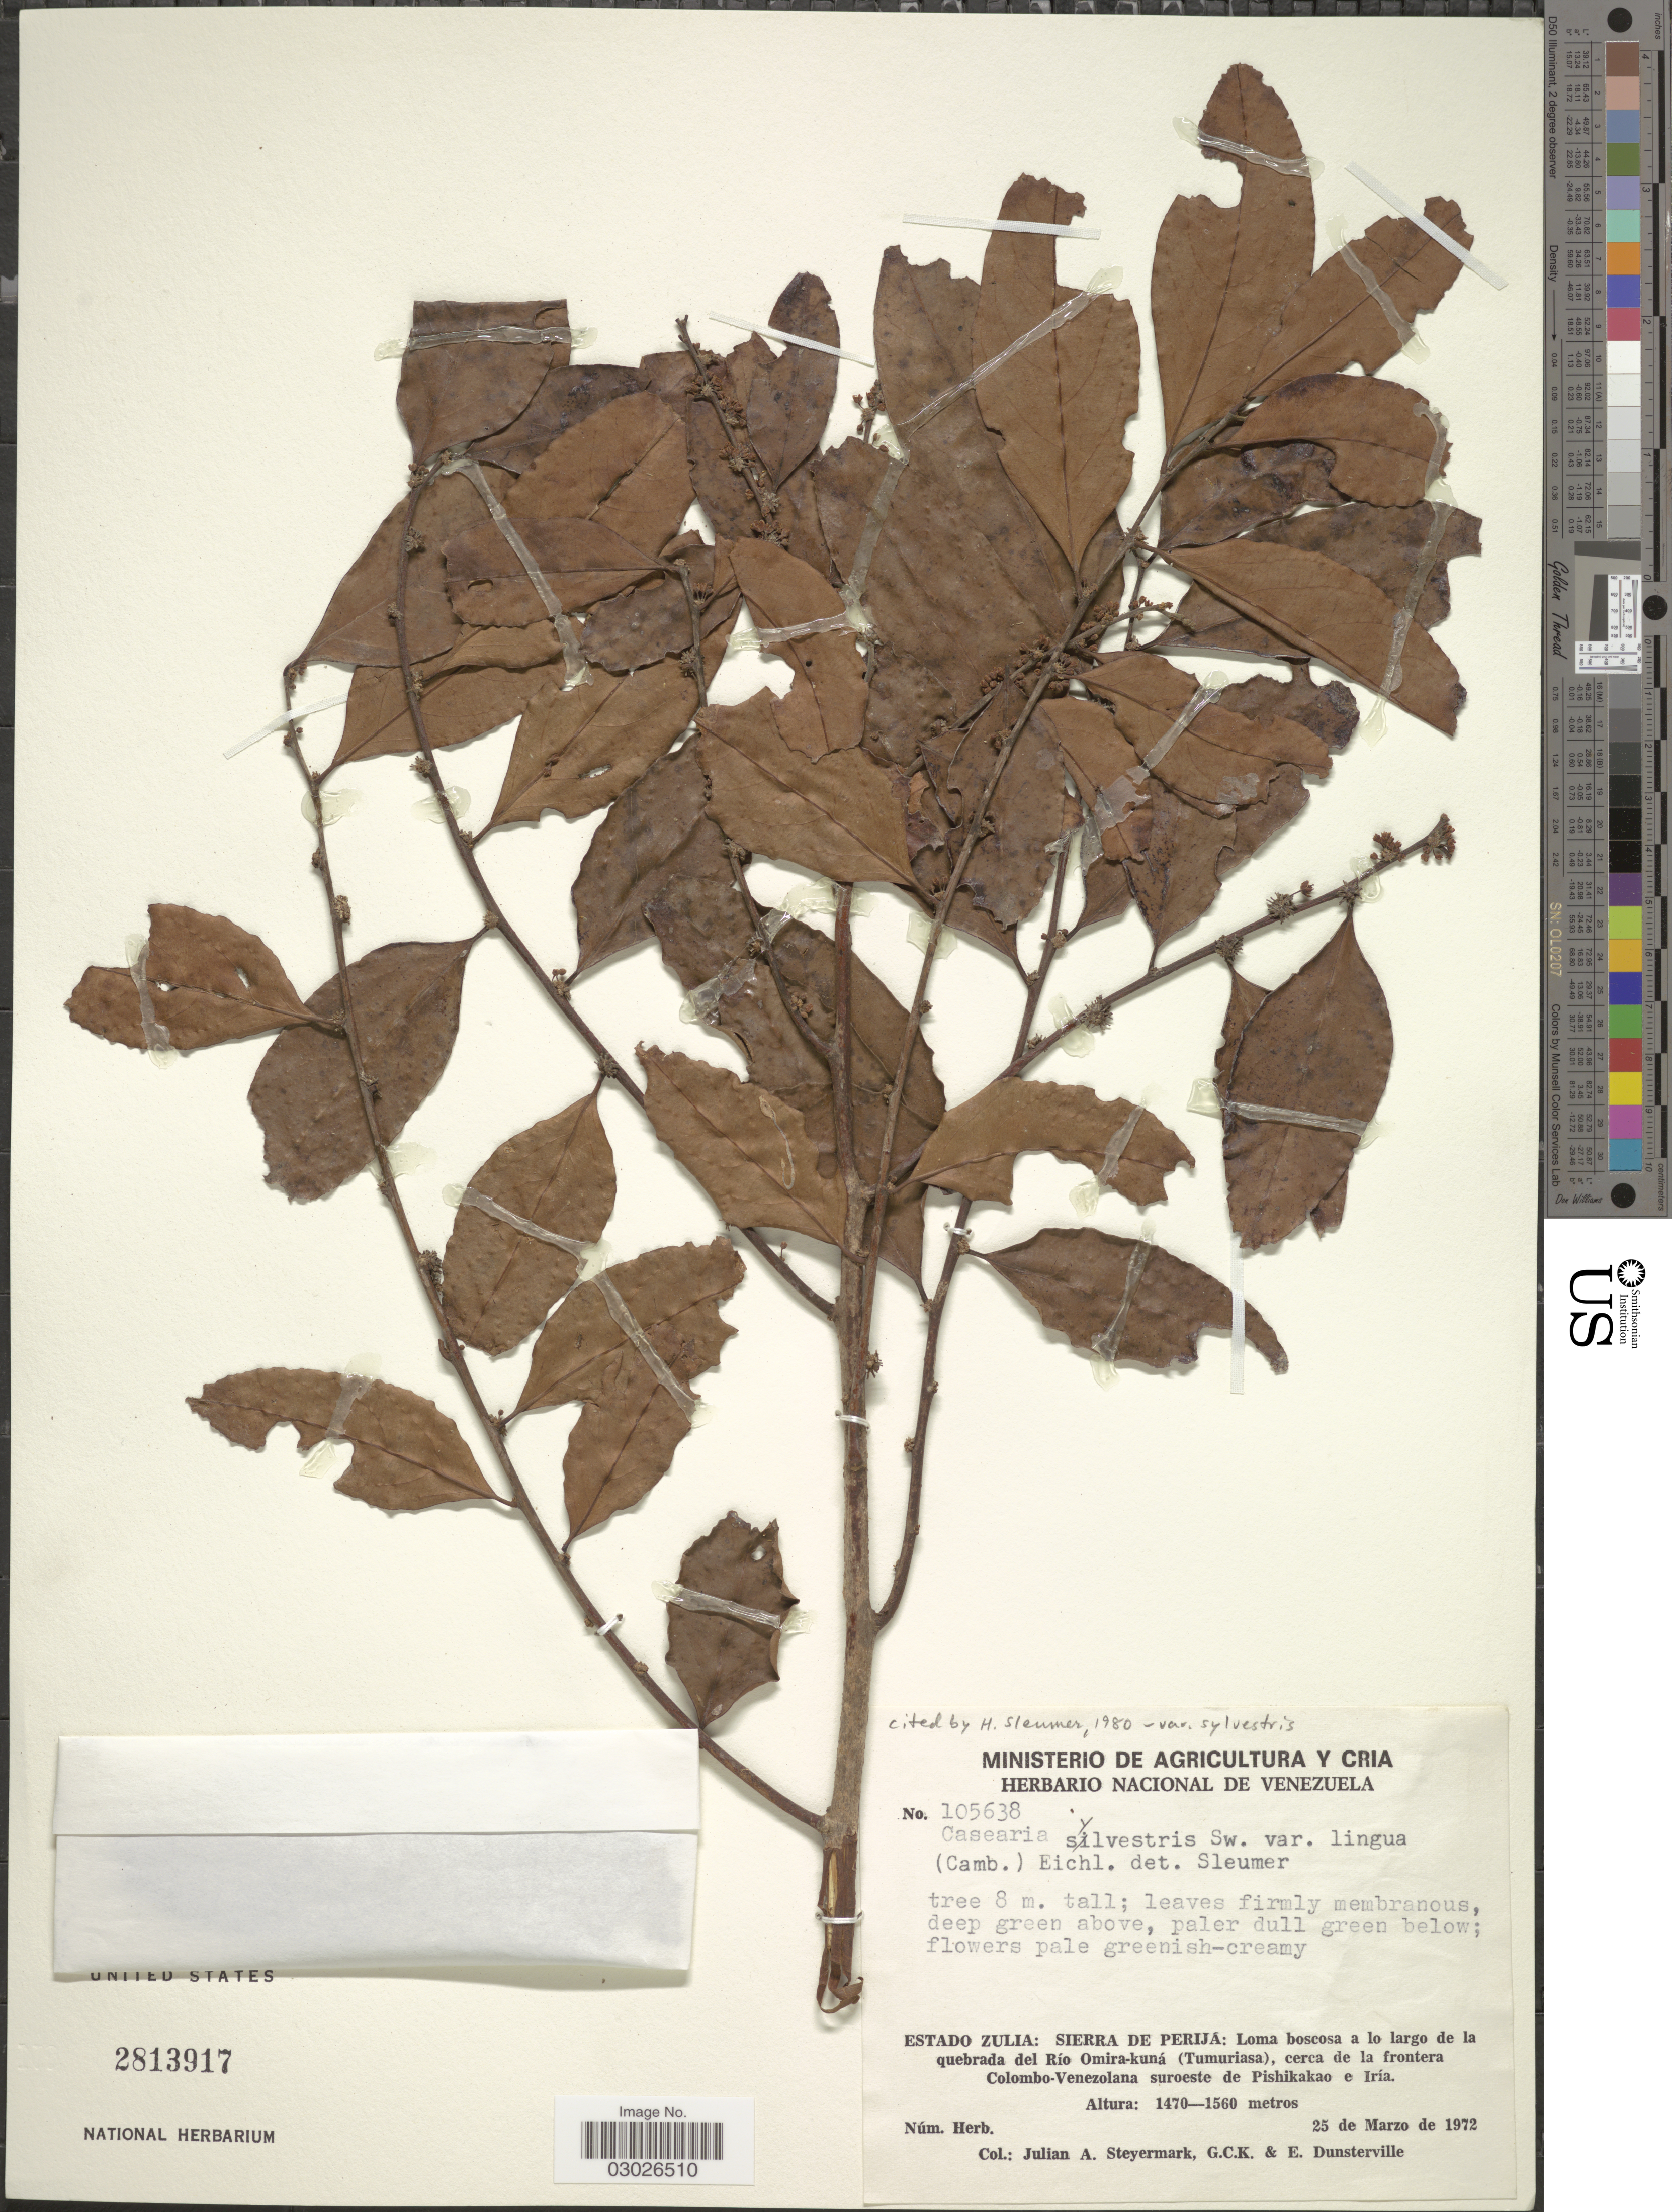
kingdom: Plantae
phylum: Tracheophyta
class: Magnoliopsida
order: Malpighiales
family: Salicaceae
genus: Casearia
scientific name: Casearia sylvestris var. sylvestris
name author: Sw.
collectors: J. Steyermark, G. C. K. Dunsterville & E. Dunsterville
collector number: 105638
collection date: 1972-03-25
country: Venezuela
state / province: Zulia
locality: Sierra De Perija: Loma boscosa a lo largo de la quebrada del Río Omira-kuná (Tumuriasa), cerca de la frontera Colombo-Venezolana suroeste de Pishikakao e Iría.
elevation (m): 1470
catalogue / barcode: US 2813917